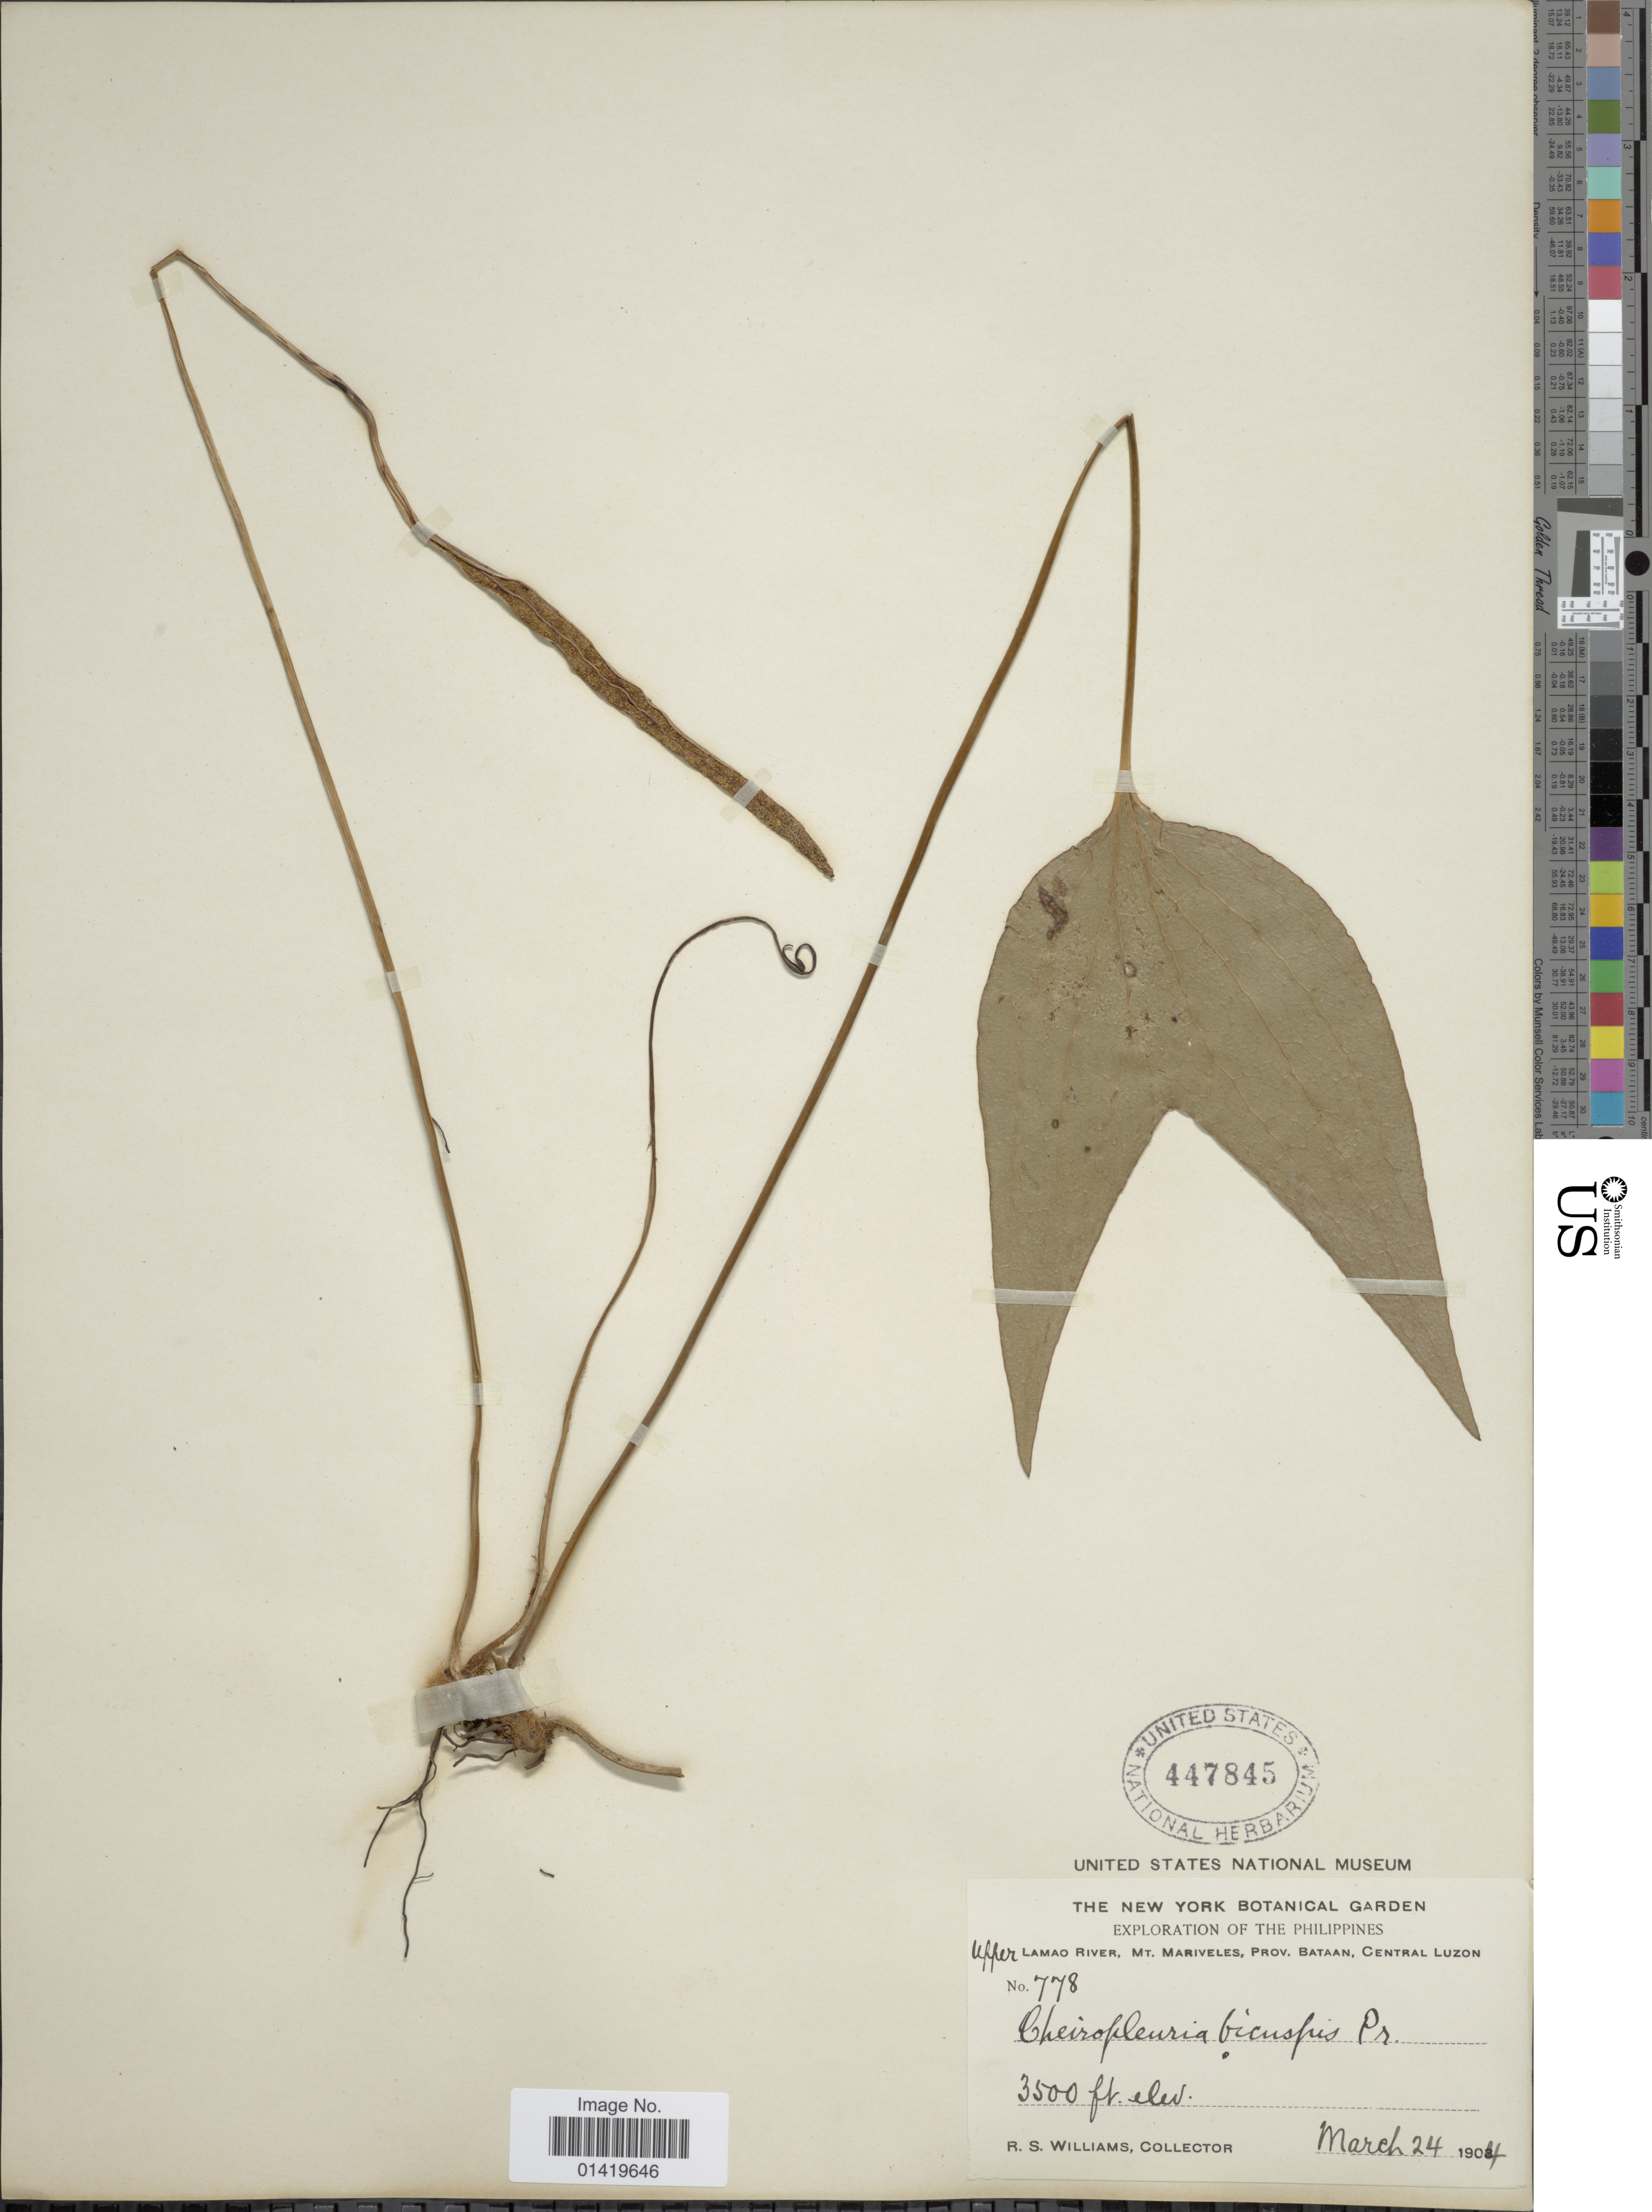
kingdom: Plantae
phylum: Tracheophyta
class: Polypodiopsida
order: Gleicheniales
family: Dipteridaceae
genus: Cheiropleuria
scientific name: Cheiropleuria bicuspis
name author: (Blume) C. Presl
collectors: R. S. Williams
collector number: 778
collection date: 1904-03-24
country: Philippines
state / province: Central Luzon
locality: Upper Lamao River, Mt. Mariveles, Prov. Bataan, Central Luzon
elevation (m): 1067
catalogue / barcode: US 447845